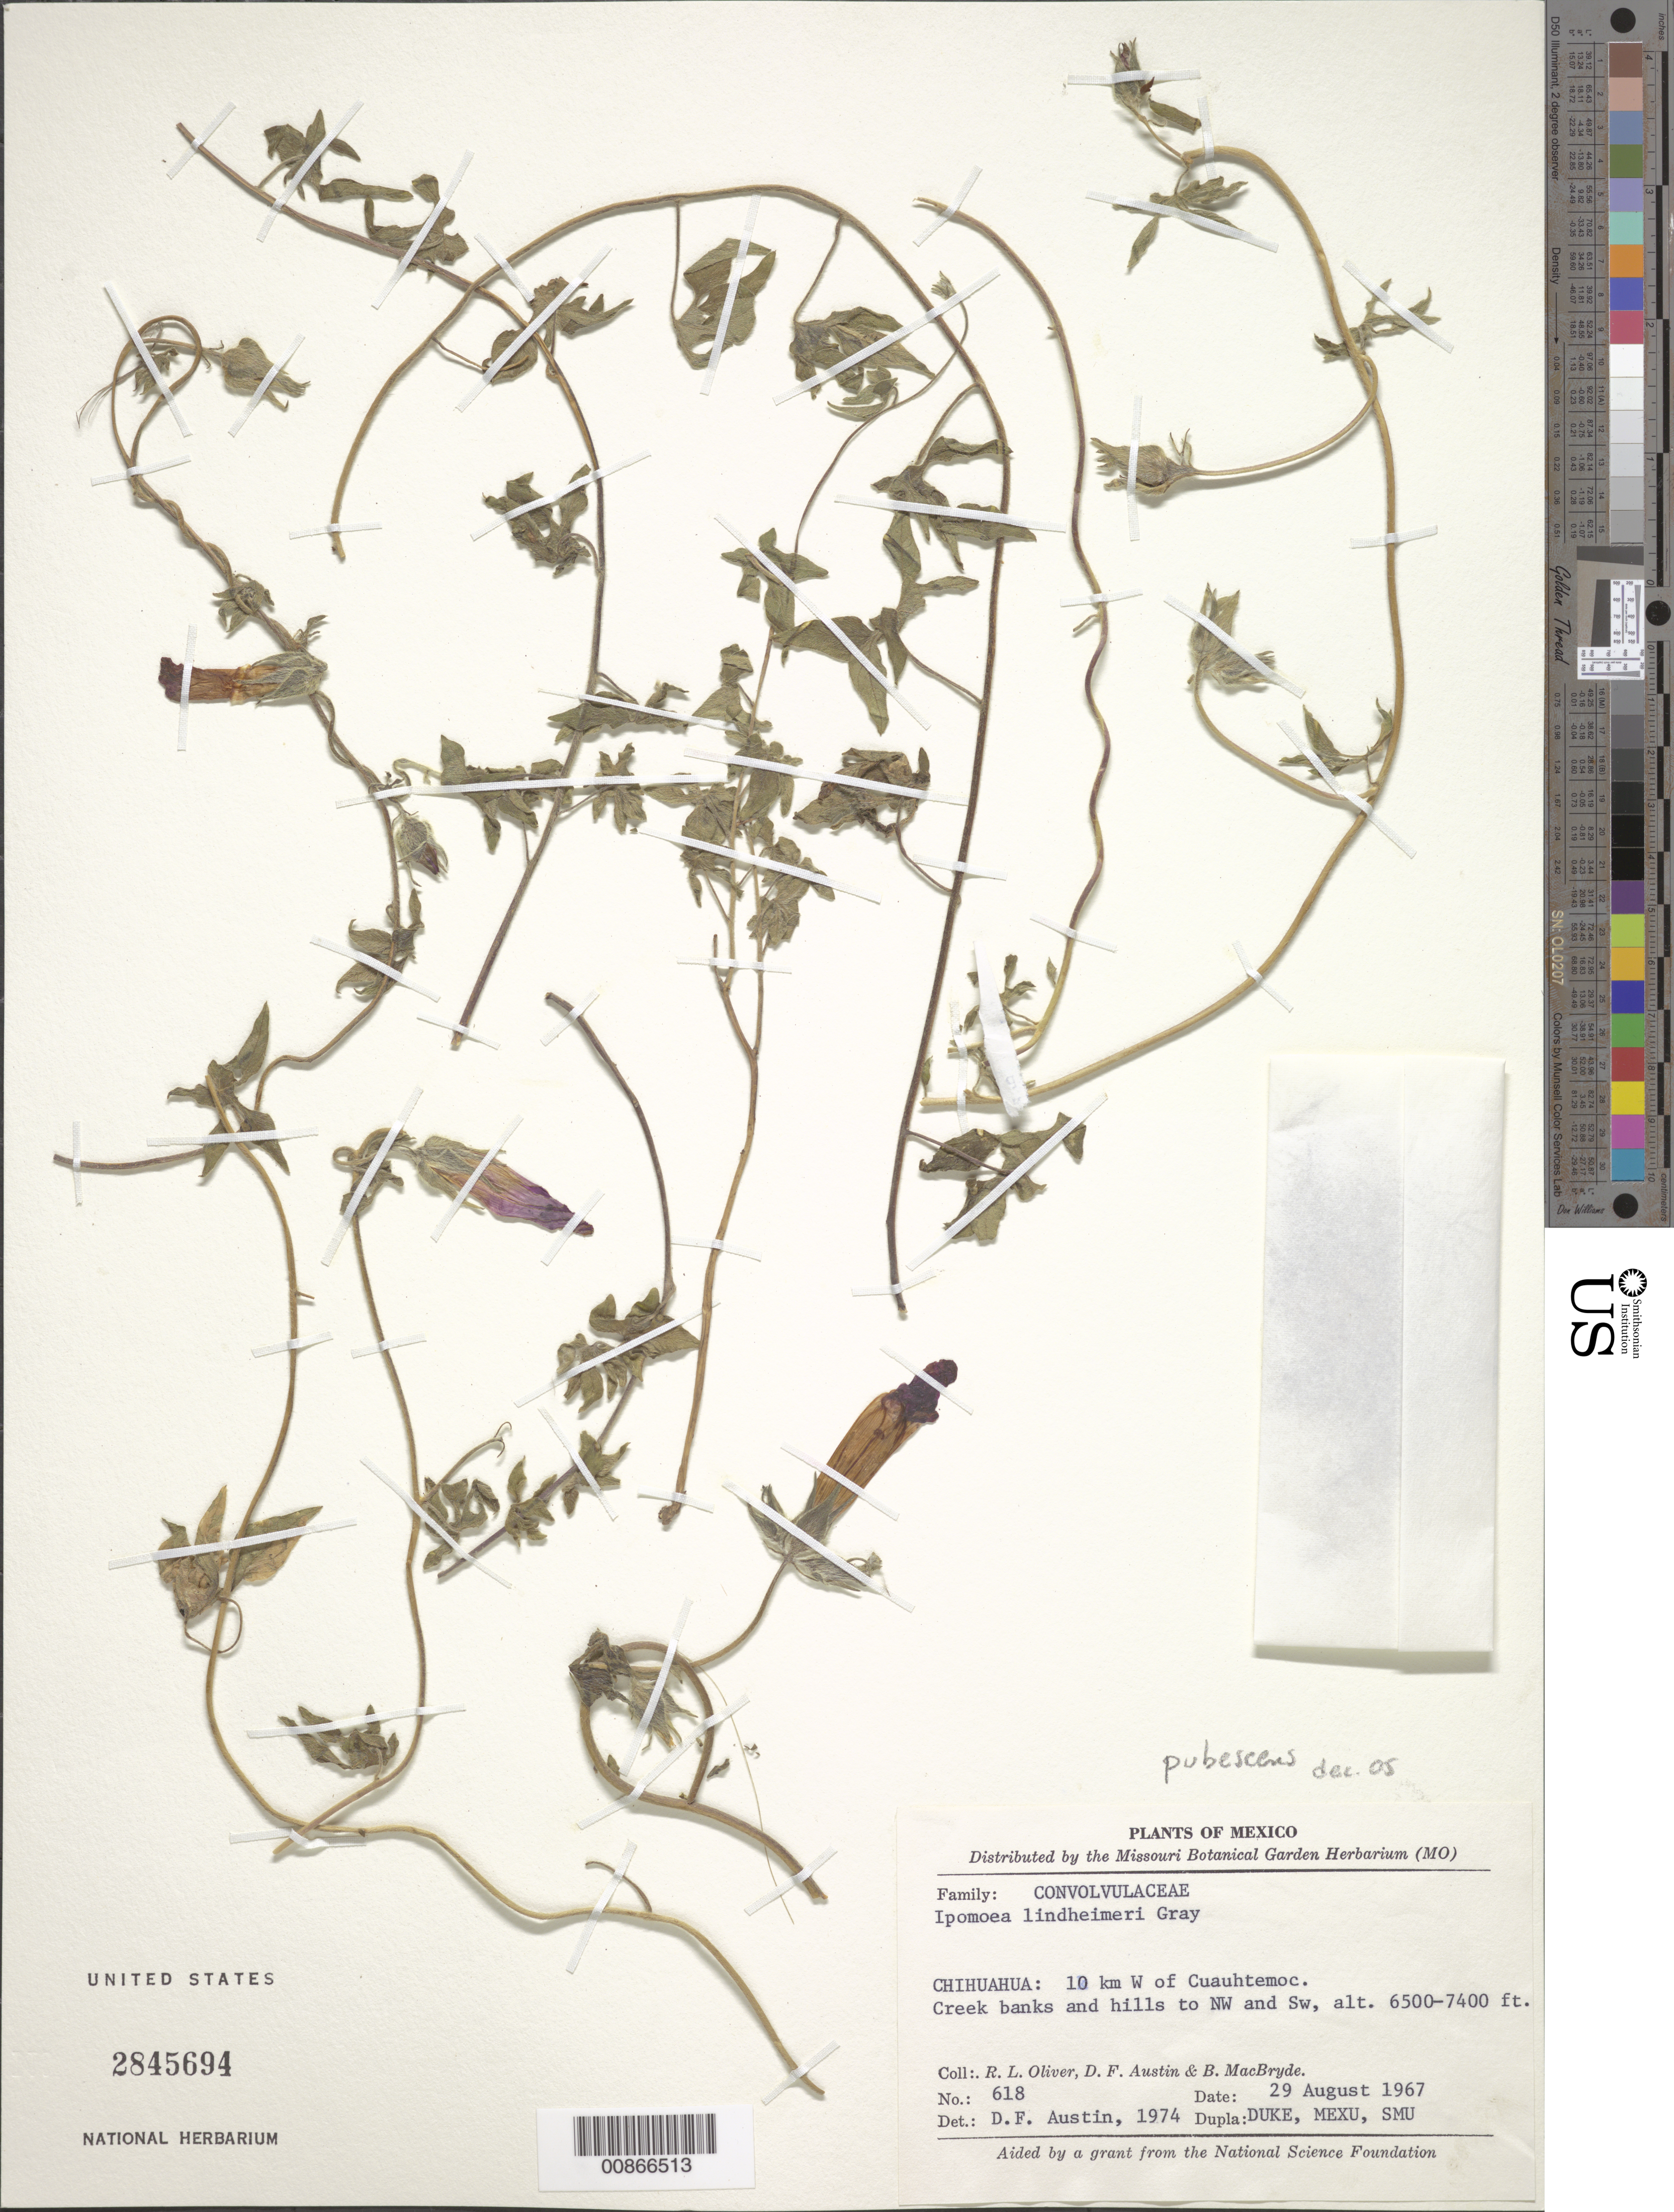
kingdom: Plantae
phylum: Tracheophyta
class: Magnoliopsida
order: Solanales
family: Convolvulaceae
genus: Ipomoea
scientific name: Ipomoea pubescens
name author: Lam.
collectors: R. L. Oliver, D. Austin & B. MacBryde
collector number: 618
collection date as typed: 29 Aug 1967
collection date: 1967-08-29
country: Mexico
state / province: Chihuahua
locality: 10 km. W of Cuauhtémoc. Creek banks and hills to NW and SW.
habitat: Creek banks and hills.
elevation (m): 1981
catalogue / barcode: US 2845694